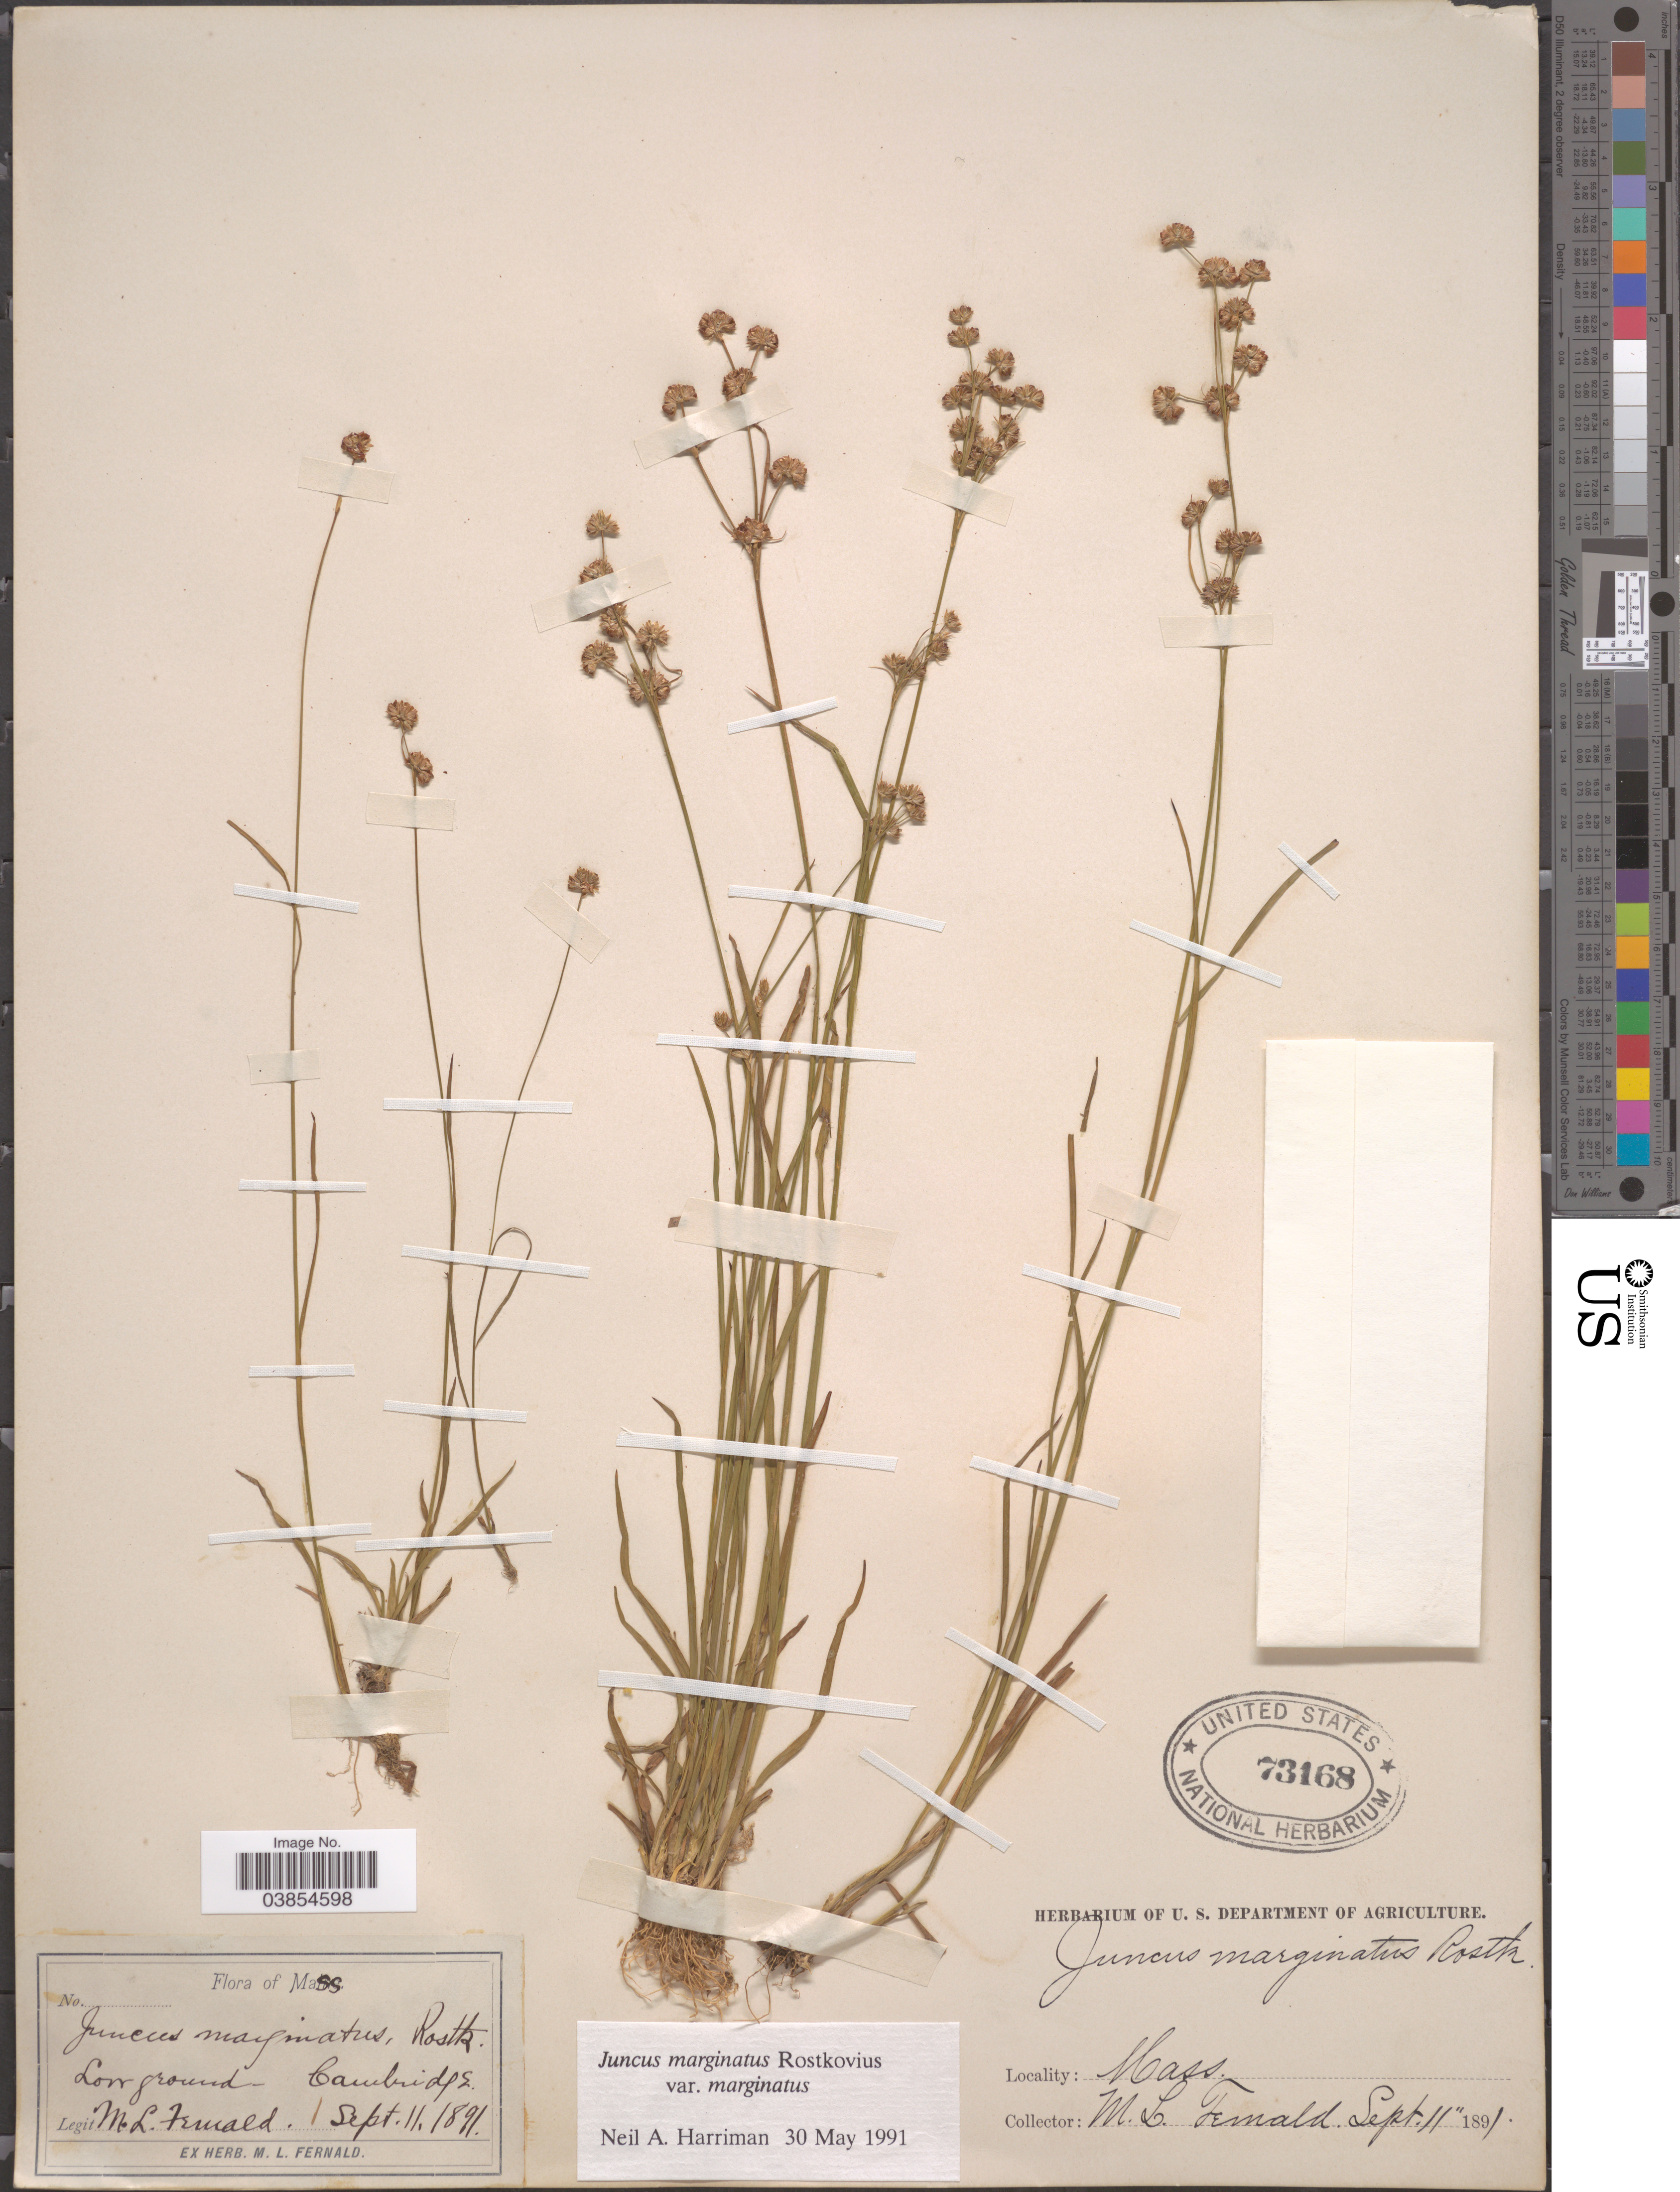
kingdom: Plantae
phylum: Tracheophyta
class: Liliopsida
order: Poales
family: Juncaceae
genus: Juncus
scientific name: Juncus marginatus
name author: Rostk.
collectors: M. L. Fernald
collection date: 1891-09-11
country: United States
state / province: Massachusetts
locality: Low ground. Cambridge.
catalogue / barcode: US 73168